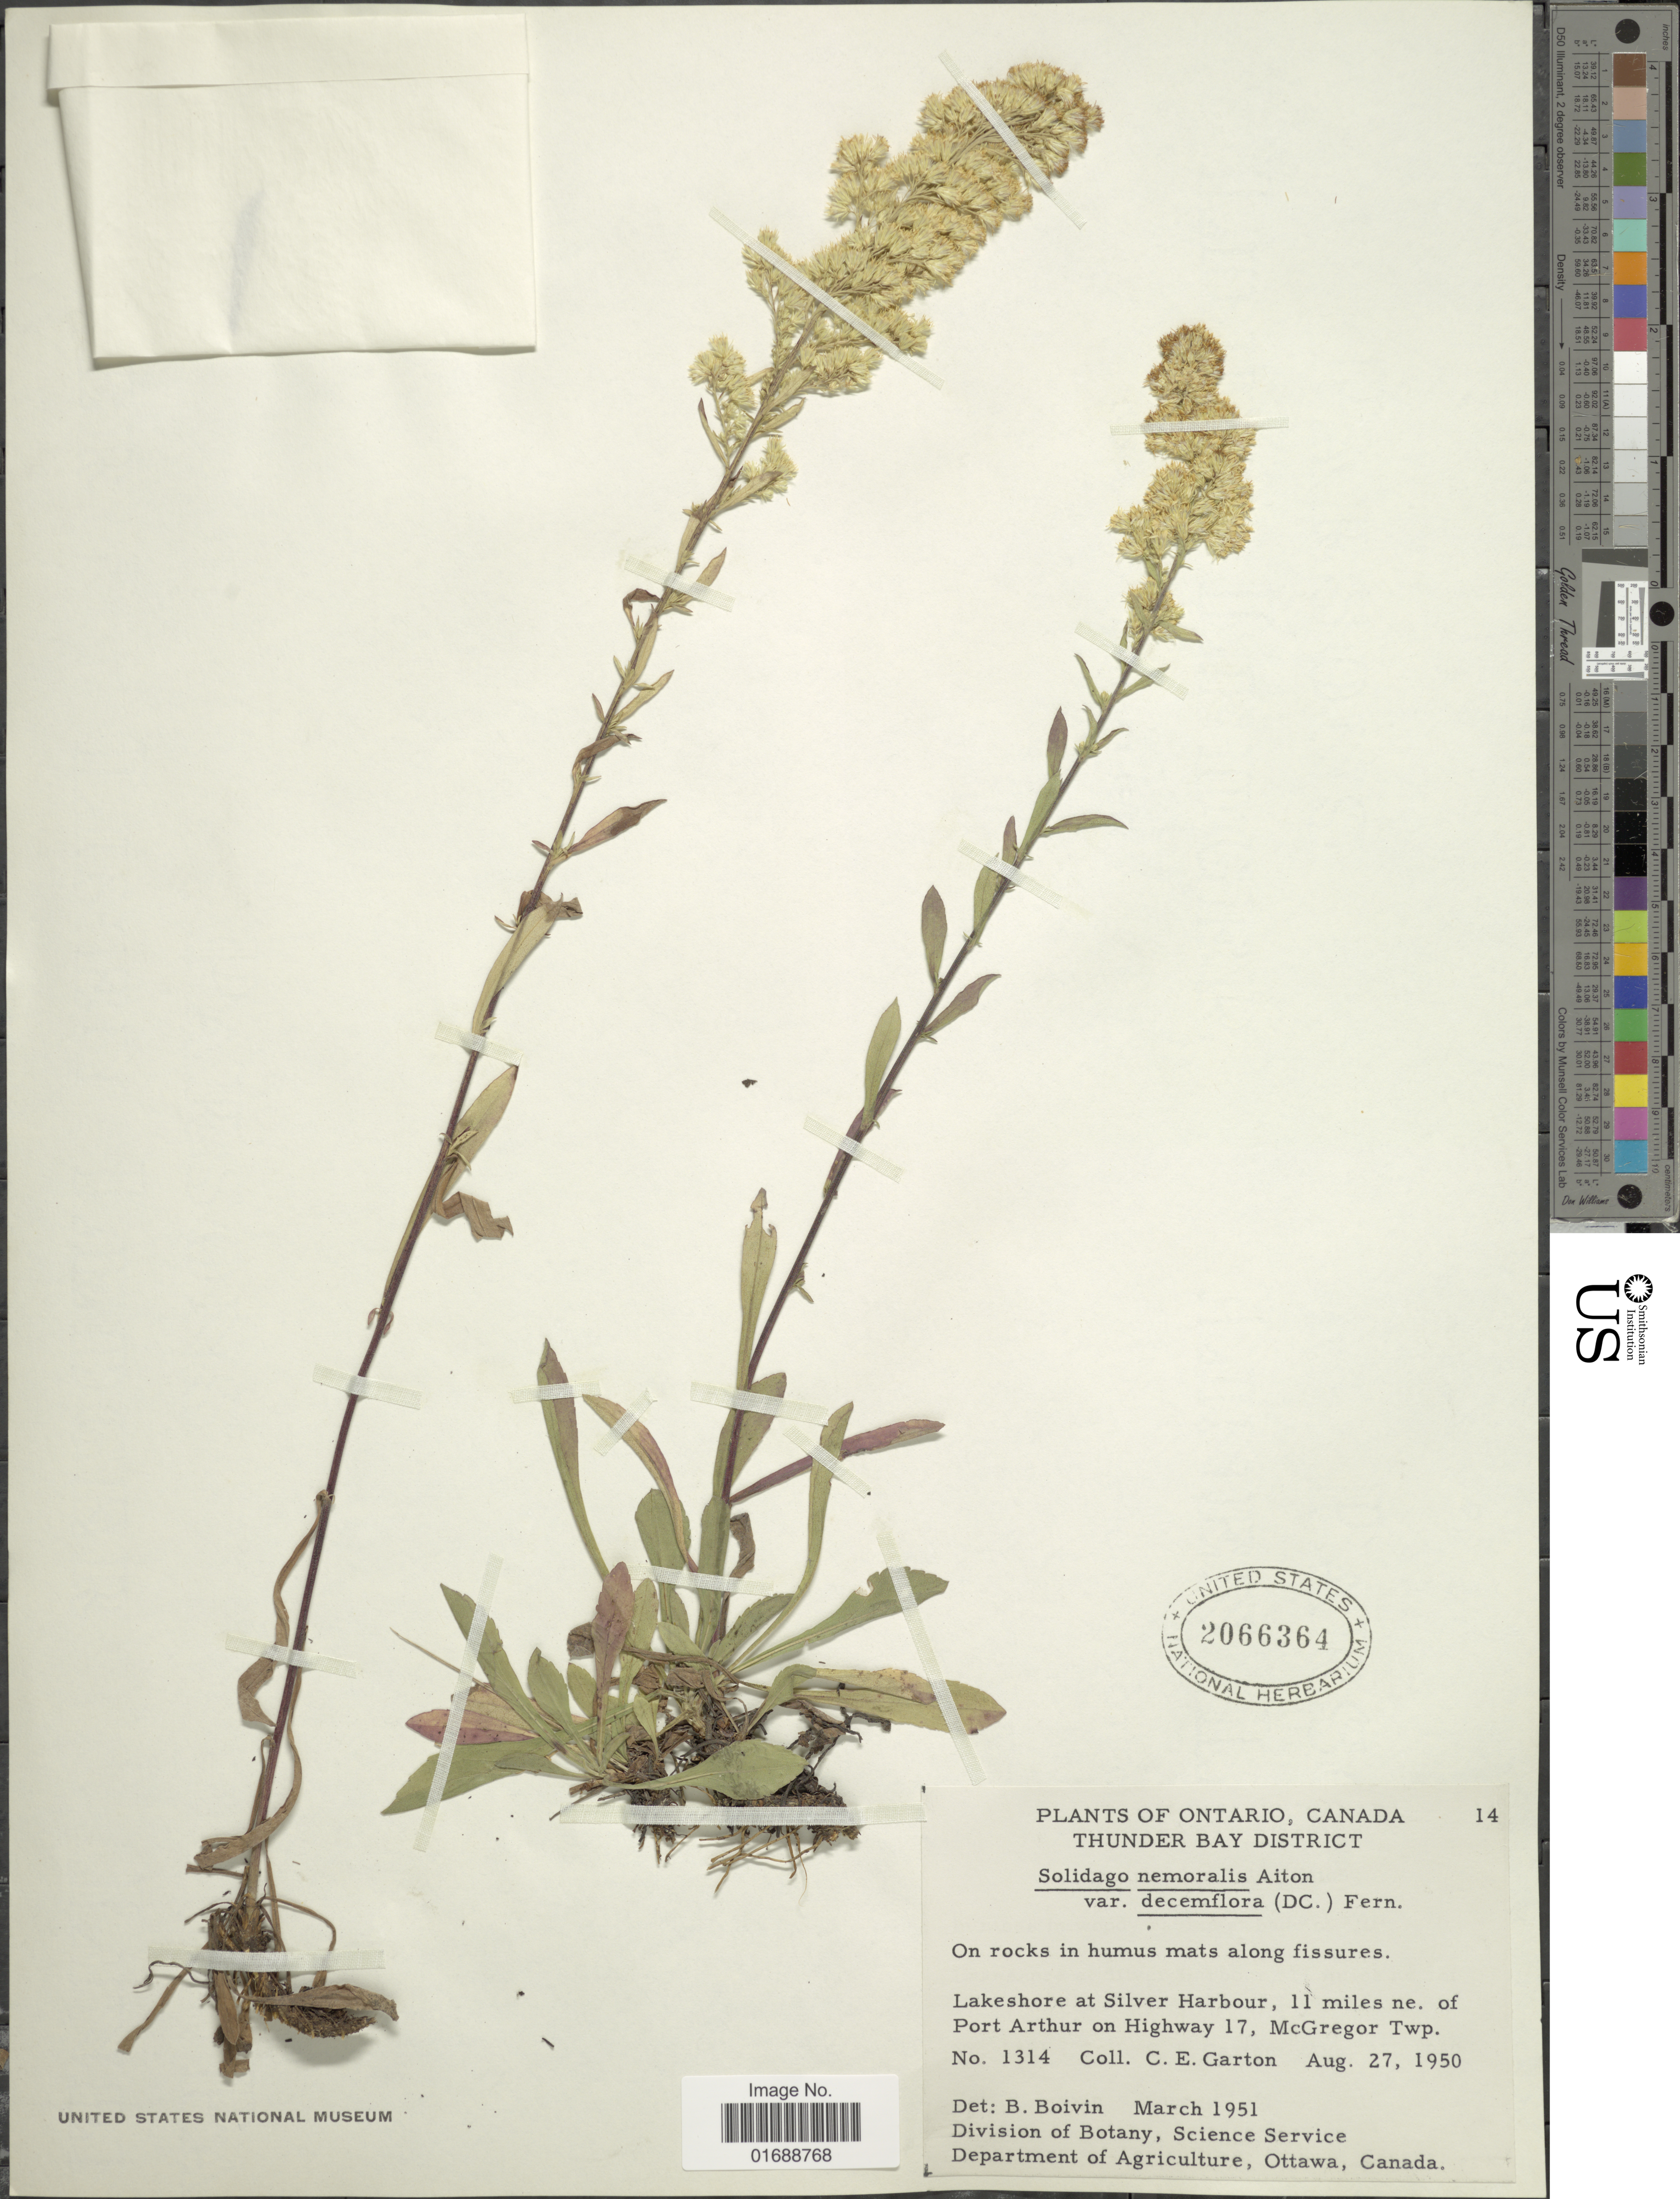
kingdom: Plantae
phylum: Tracheophyta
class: Magnoliopsida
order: Asterales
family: Asteraceae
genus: Solidago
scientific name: Solidago nemoralis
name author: Aiton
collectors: C. E. Garton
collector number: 1314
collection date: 1950-08-27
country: Canada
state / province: Ontario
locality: Thunder Bay District, Lakeshore at Silver Harbour, 11 miles ne. of Port Arthur on Highway 17, McGregor Twp.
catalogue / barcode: US 2066364